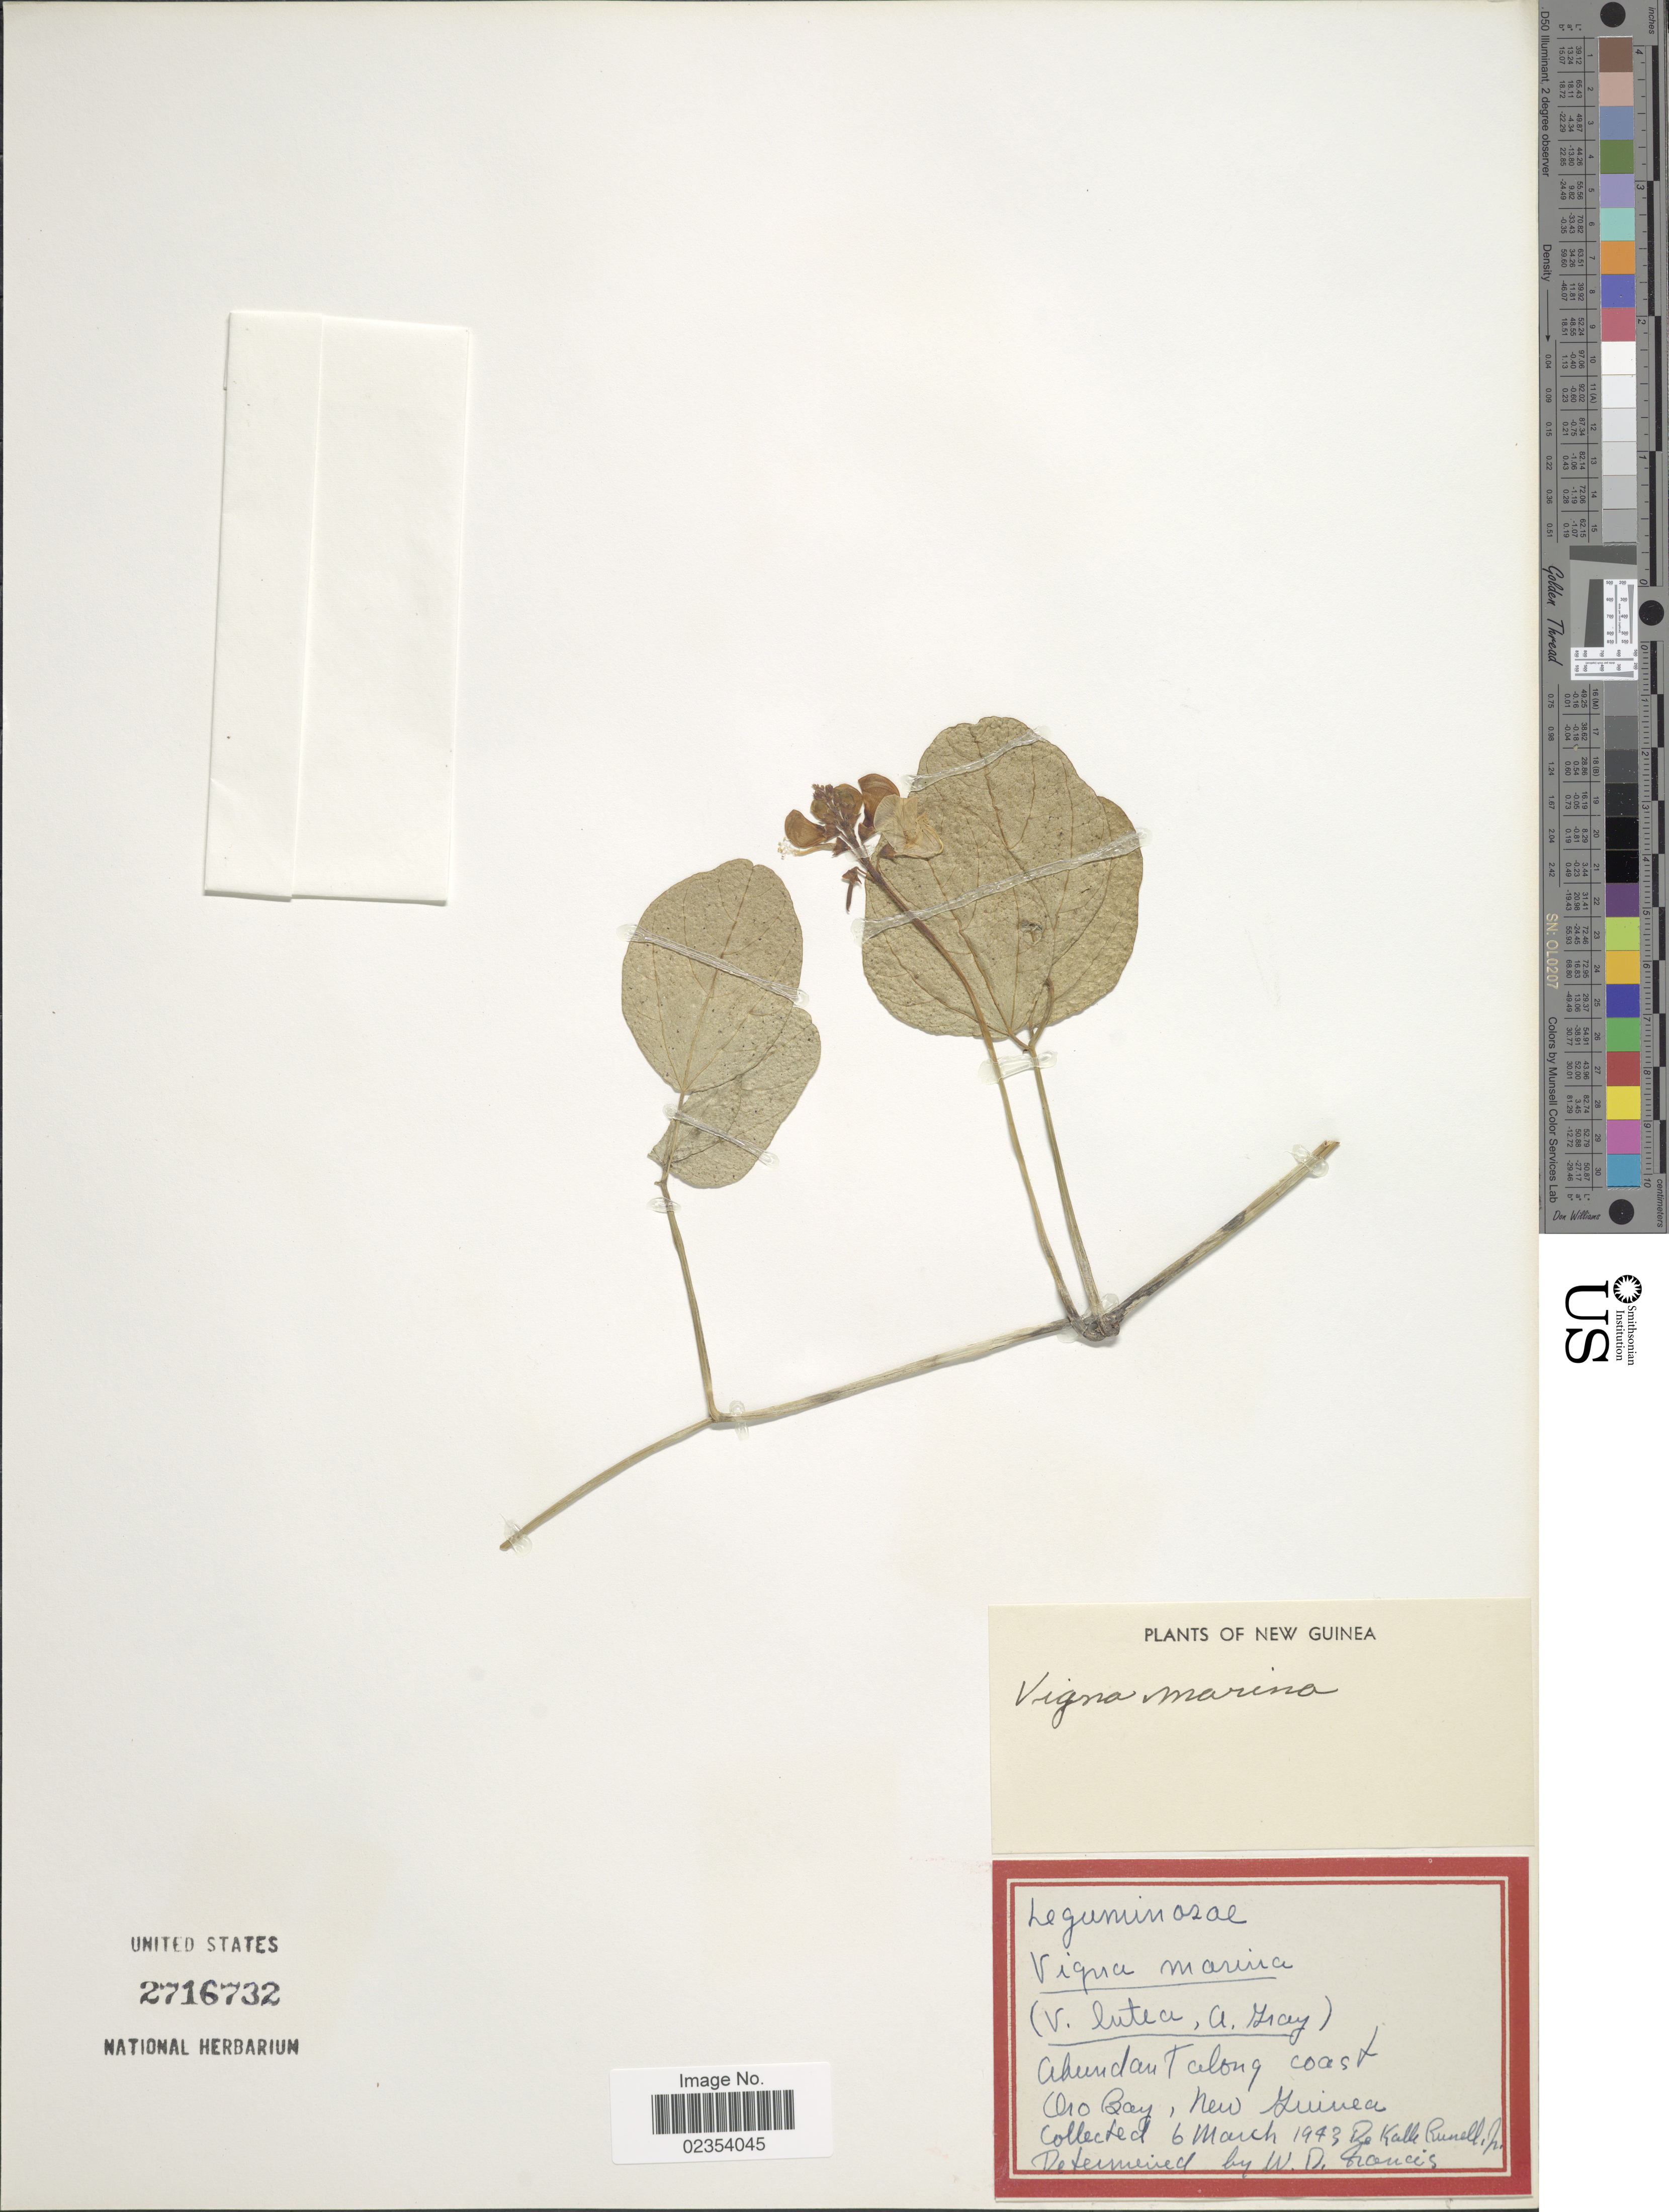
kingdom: Plantae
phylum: Tracheophyta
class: Magnoliopsida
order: Fabales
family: Fabaceae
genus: Vigna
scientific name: Vigna marina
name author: (Burm.) Merr.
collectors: D. K. Russell Jr.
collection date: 1943-03-06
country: Papua New Guinea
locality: Abundant Talong coast. Oro Bay, New Guinea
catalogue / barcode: US 2716732